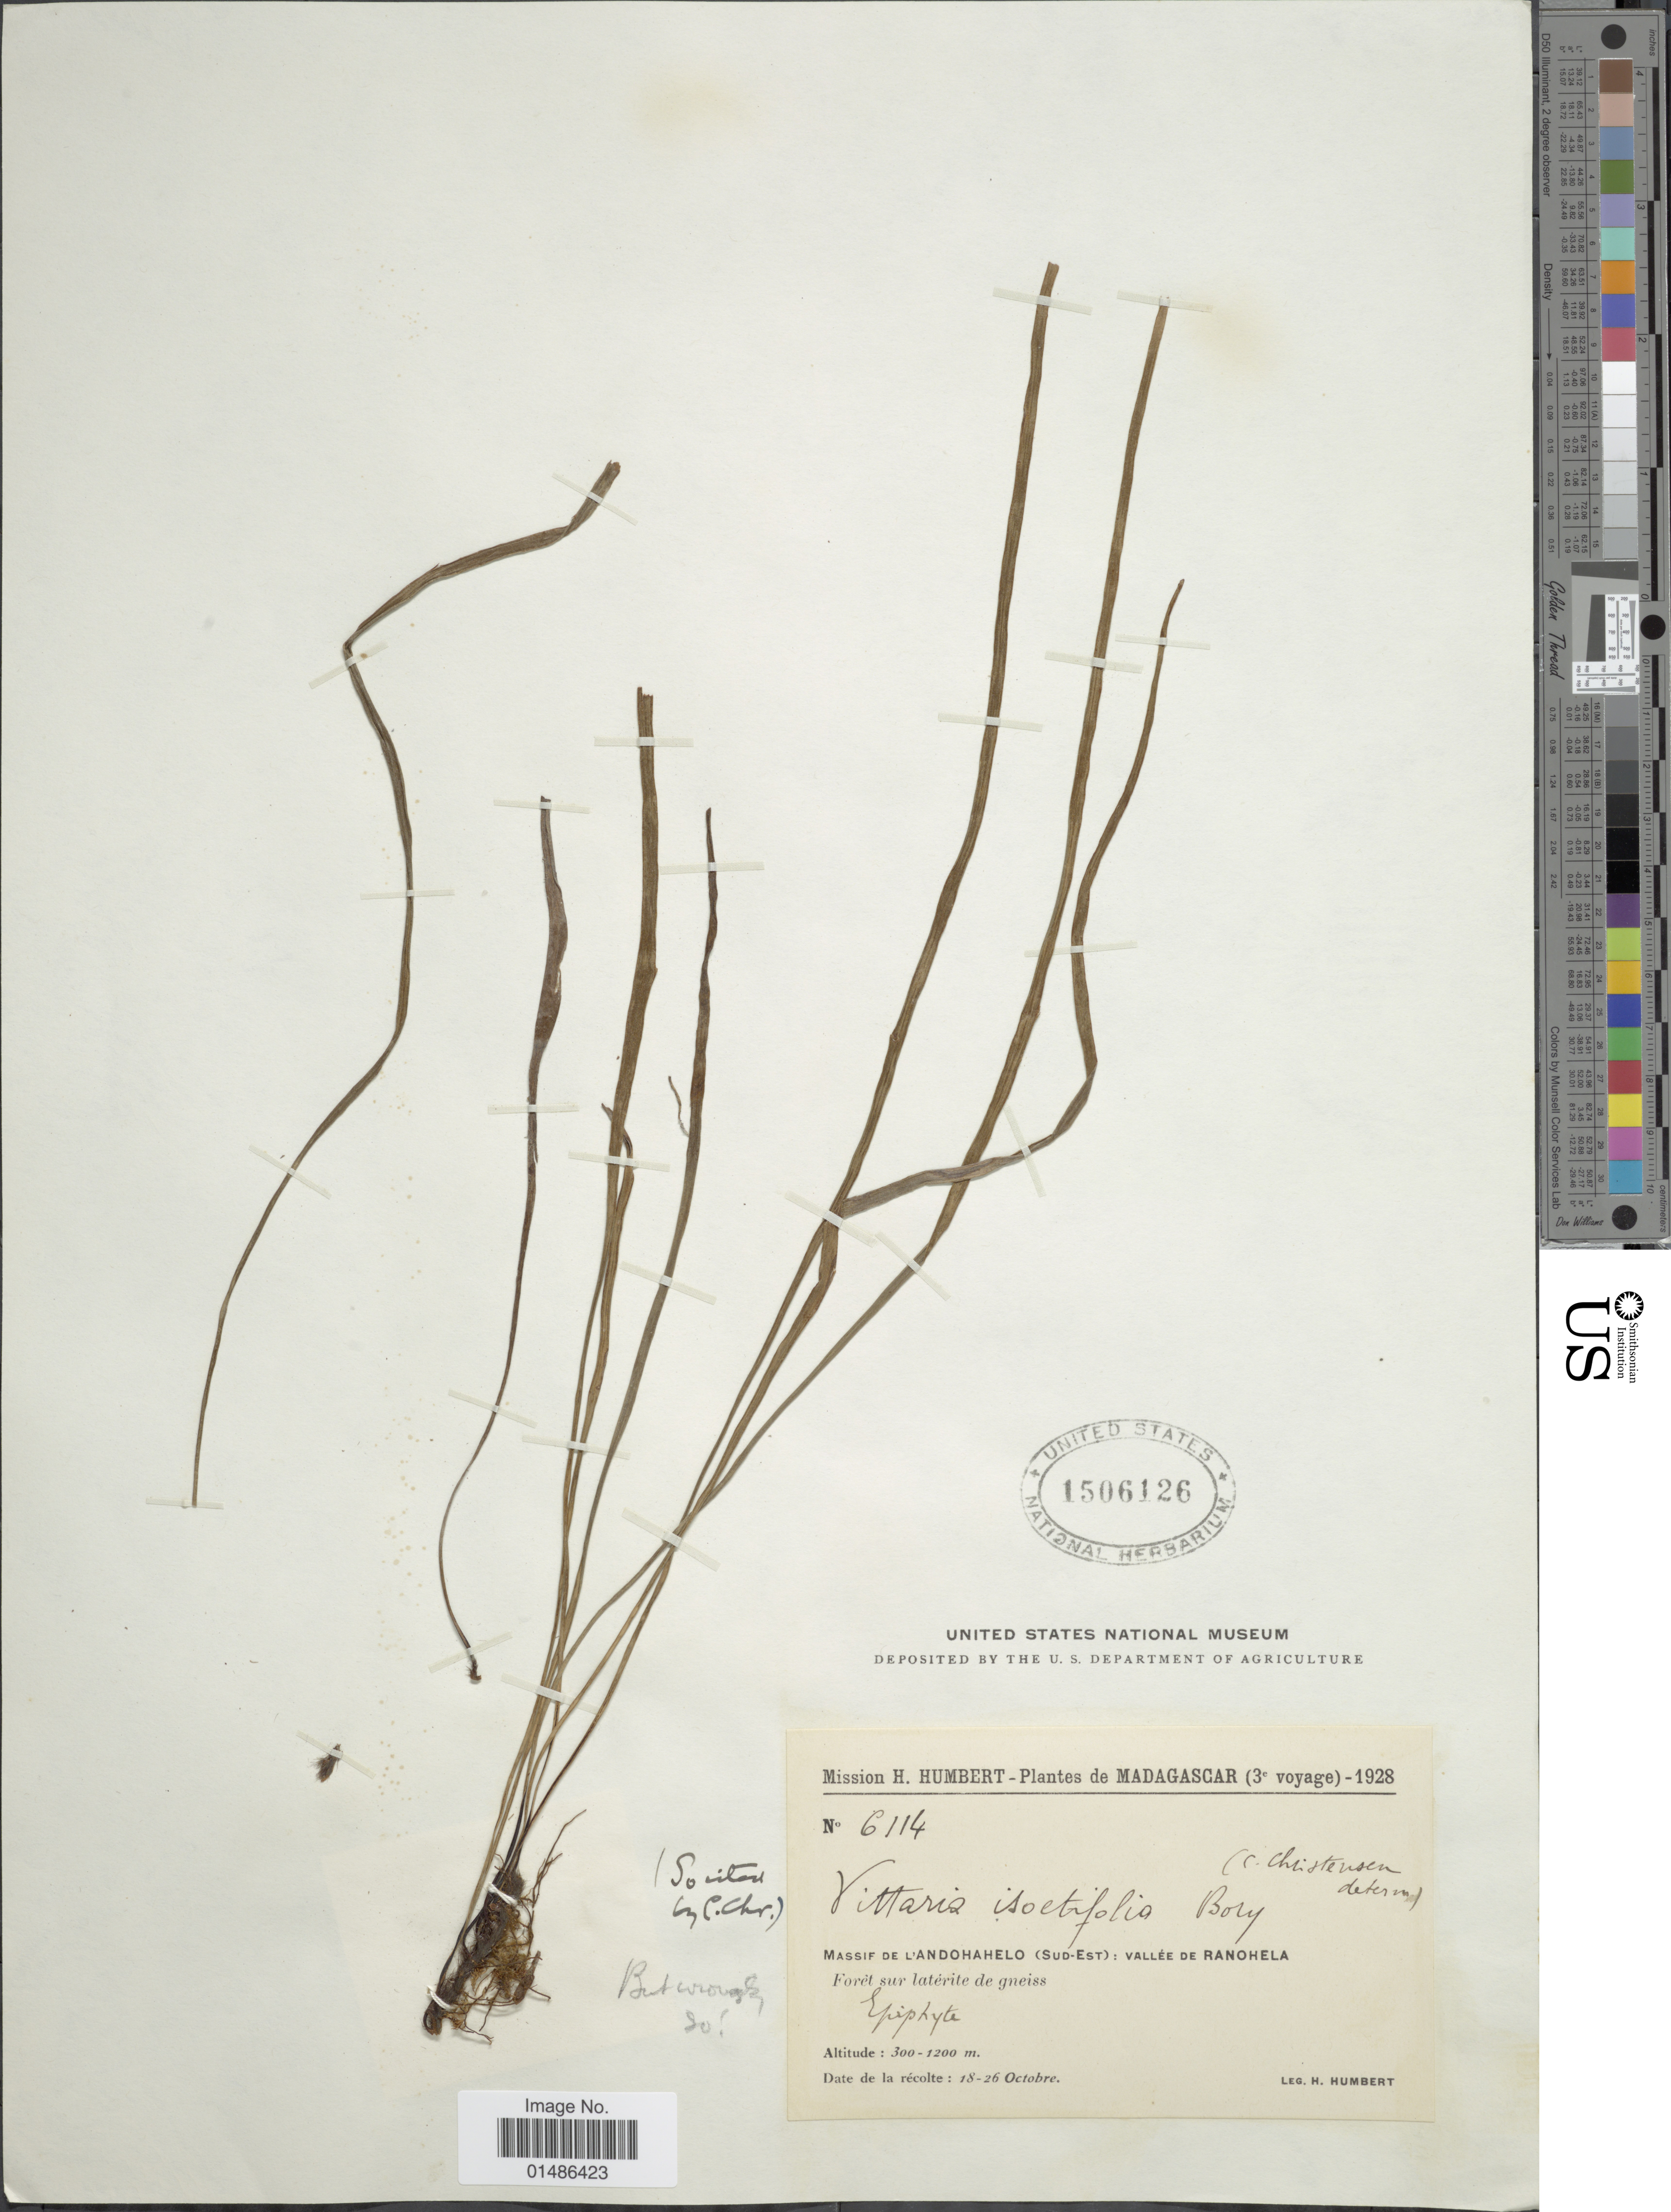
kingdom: Plantae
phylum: Tracheophyta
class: Polypodiopsida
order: Polypodiales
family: Pteridaceae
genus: Haplopteris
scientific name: Haplopteris isoetifolia comb. in ed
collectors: H. Humbert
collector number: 6114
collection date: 1928-10-18/1928-10-26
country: Madagascar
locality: Massif de L'Andohahelo (Sud-East): Vall3e de Ranohela. Forèt sur latérite de gneiss.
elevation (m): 300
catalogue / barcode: US 1506126